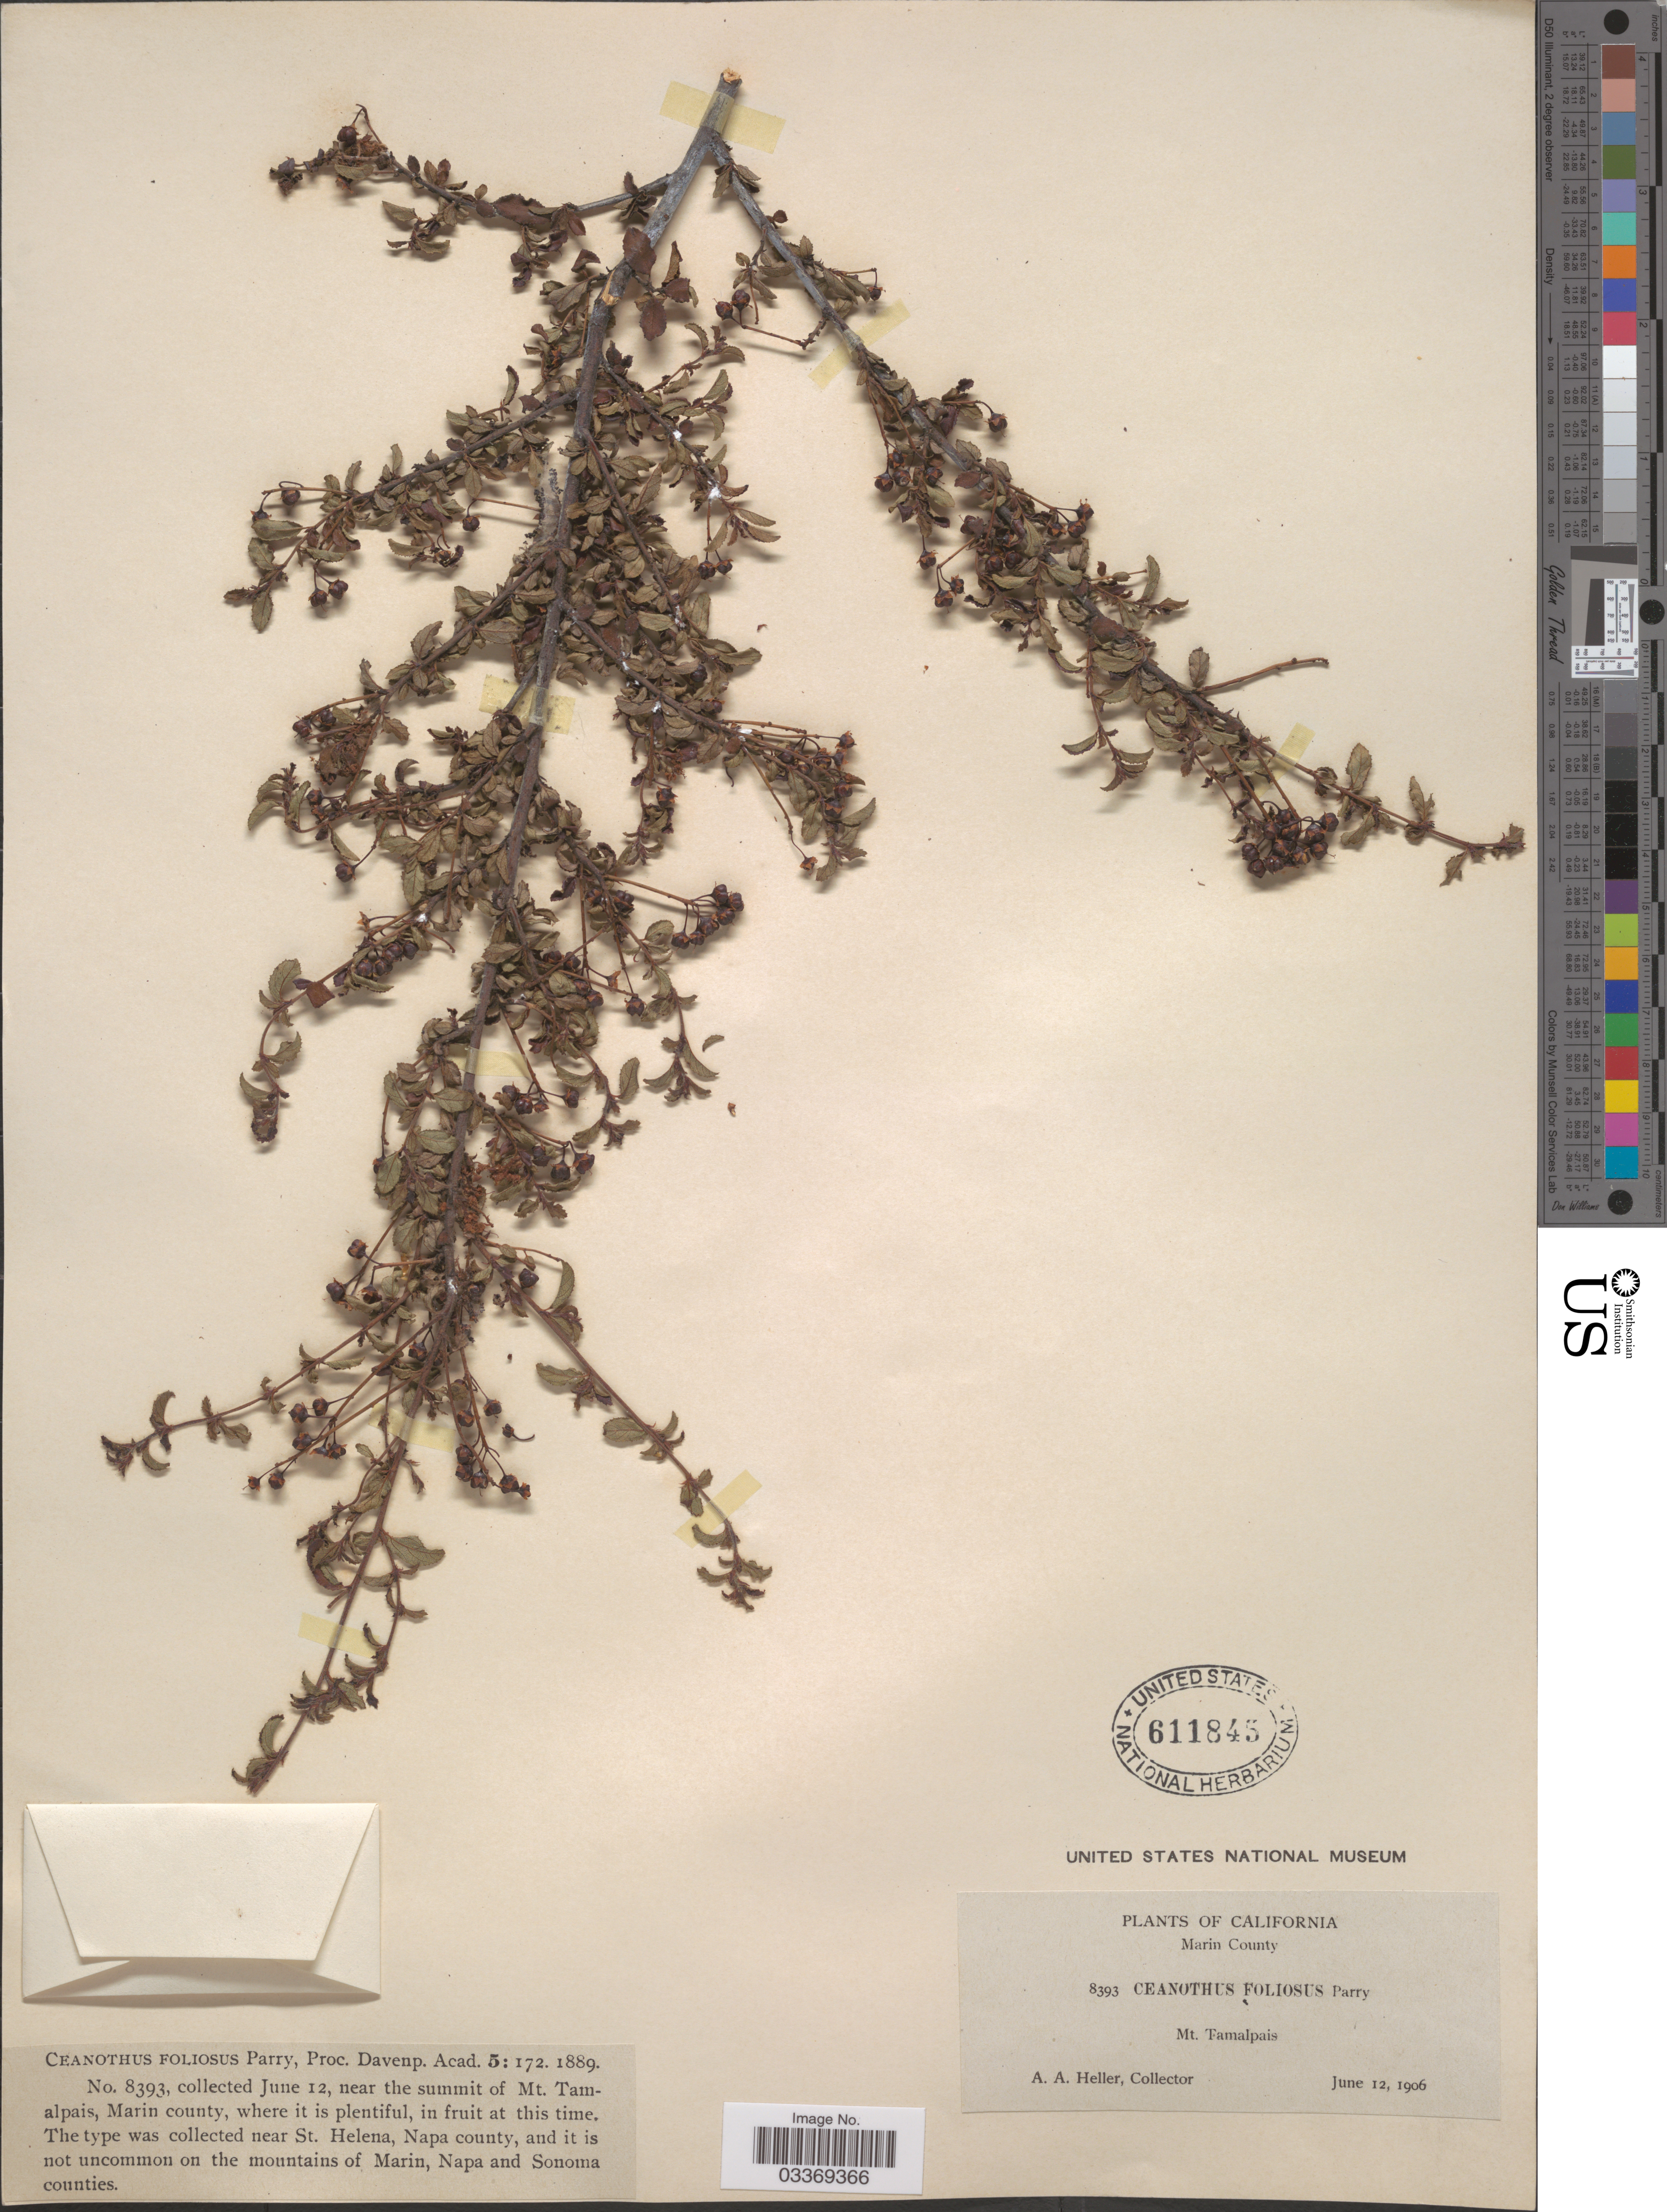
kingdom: Plantae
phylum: Tracheophyta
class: Magnoliopsida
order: Rosales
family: Rhamnaceae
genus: Ceanothus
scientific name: Ceanothus foliosus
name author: Parry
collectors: A. A. Heller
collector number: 8393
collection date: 1906-06-12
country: United States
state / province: California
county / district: Marin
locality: Near the summit of Mt. Tamalpais, Marin County.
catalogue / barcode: US 611845